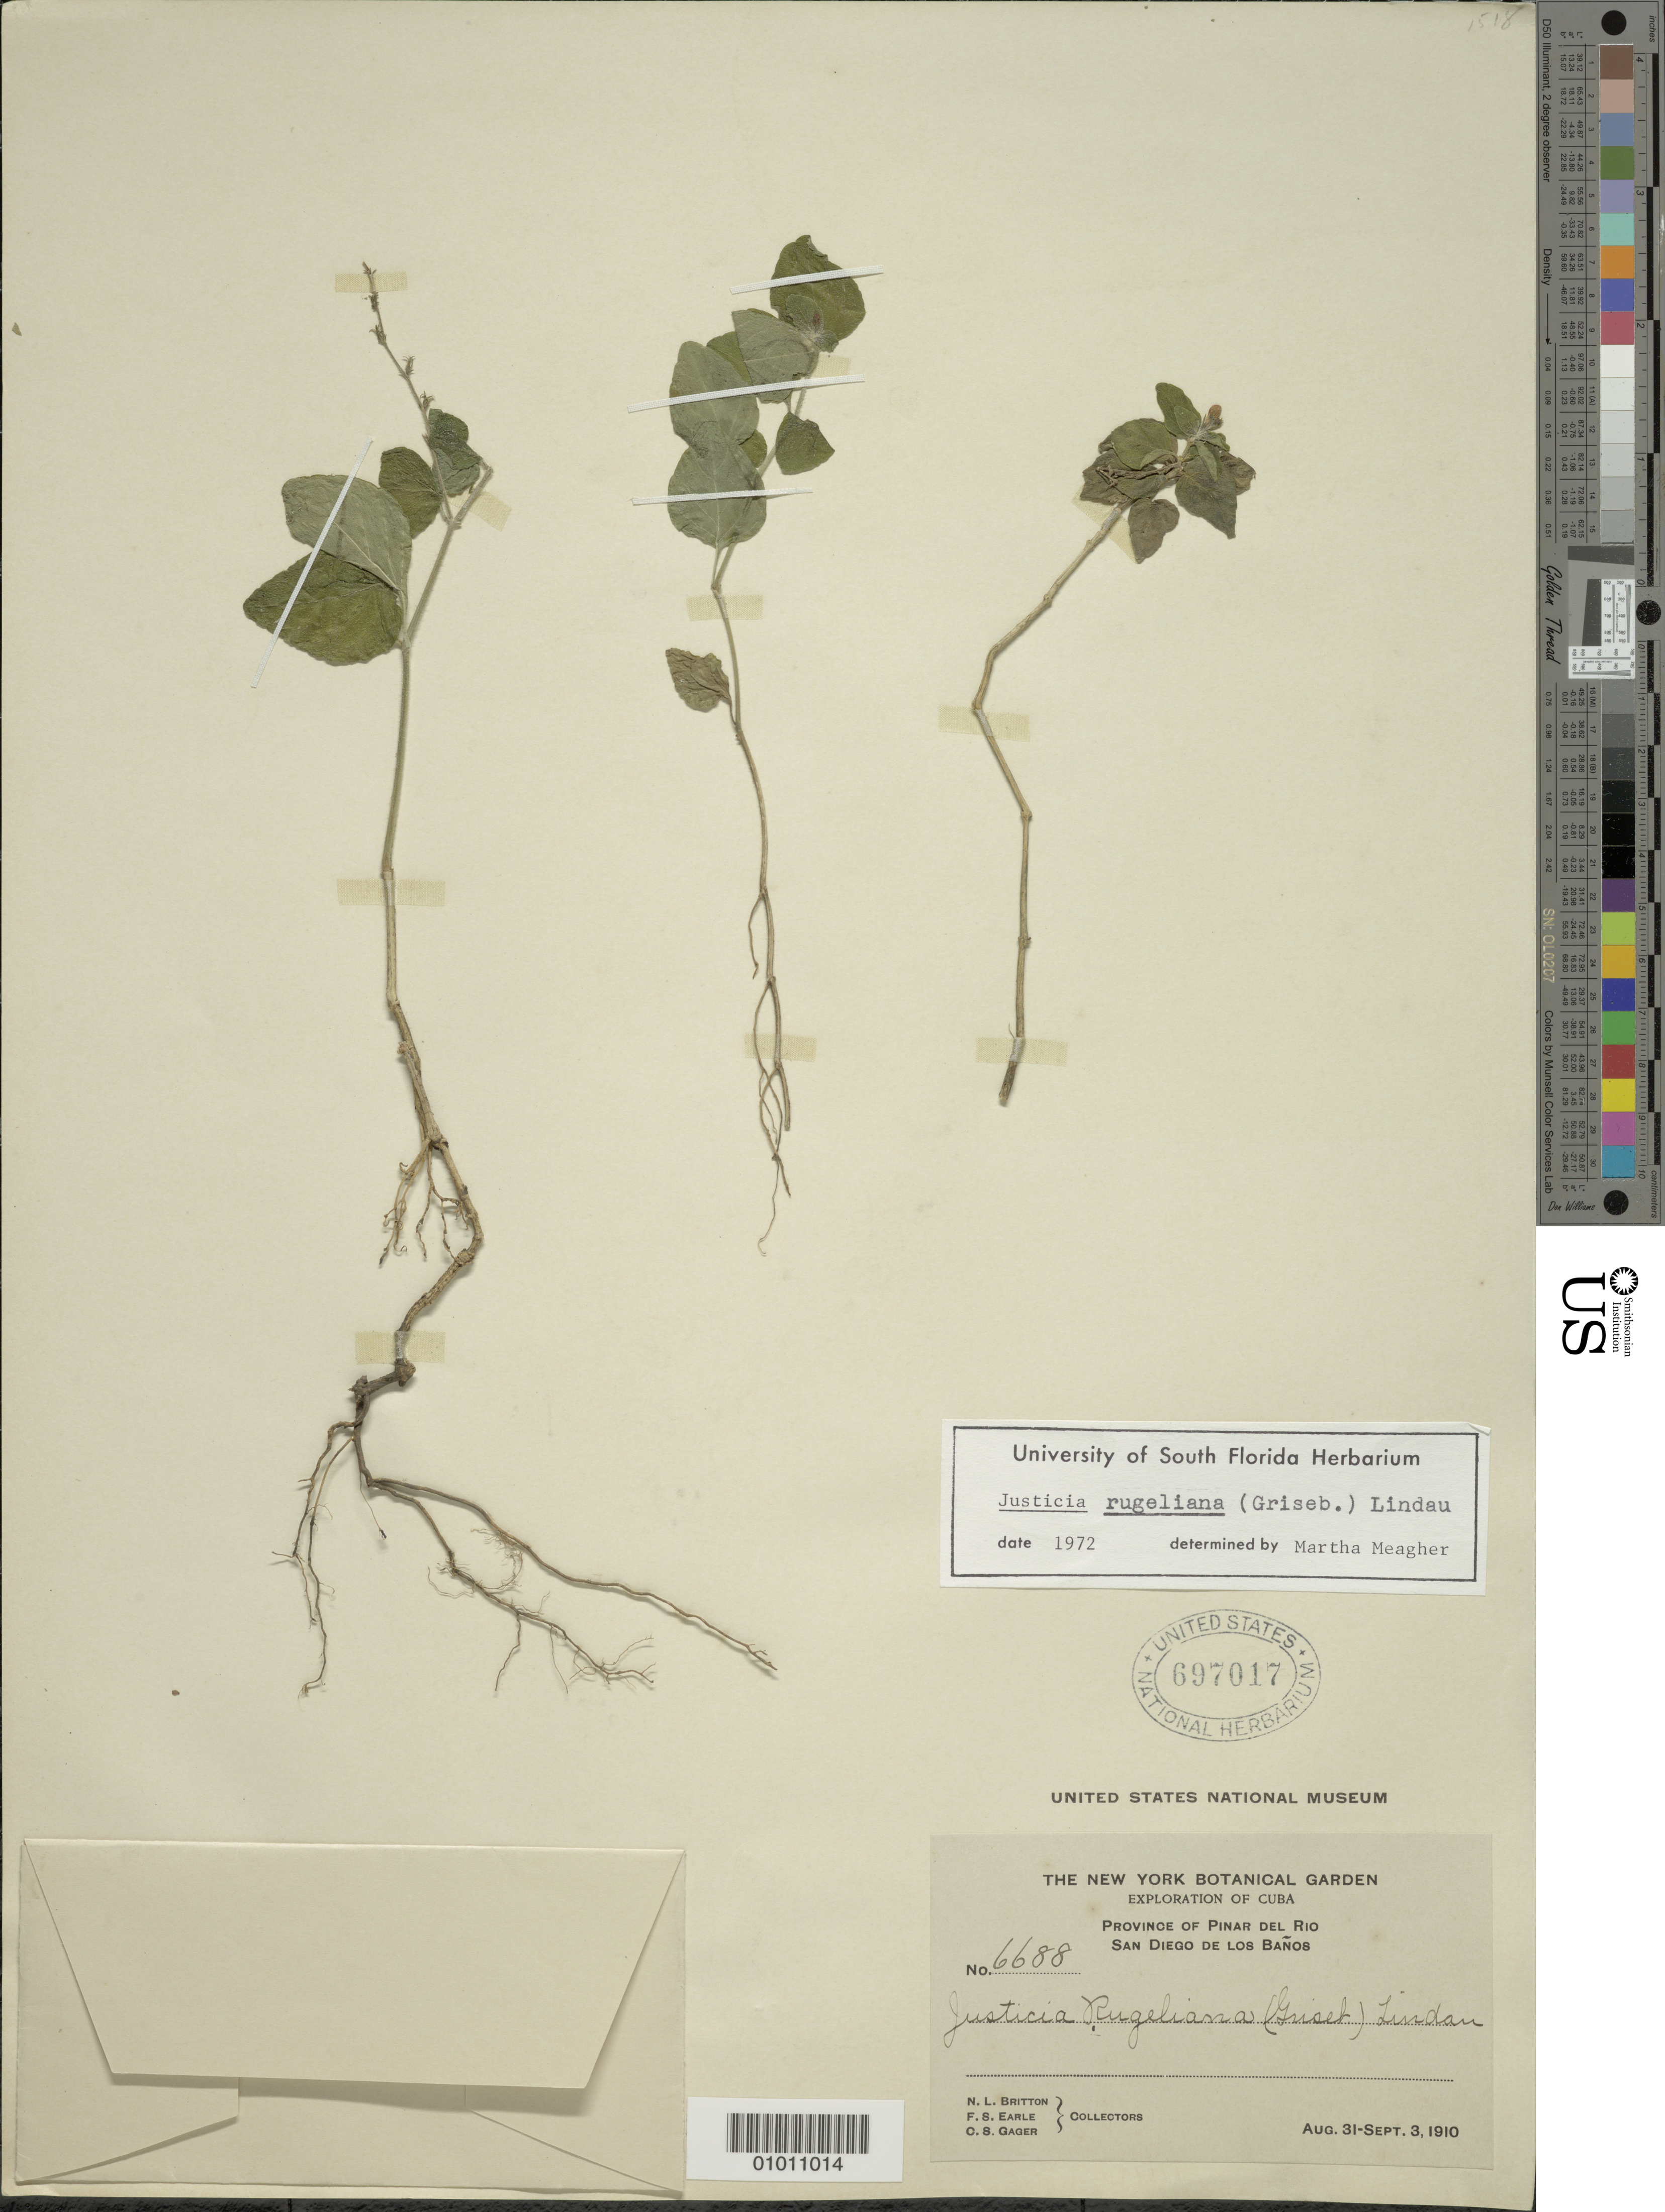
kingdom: Plantae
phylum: Tracheophyta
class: Magnoliopsida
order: Lamiales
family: Acanthaceae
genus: Justicia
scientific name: Justicia rugeliana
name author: (Griseb.) Lindau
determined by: Meagher, M.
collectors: N. Britton, F. S. Earle & O. Gager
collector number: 6688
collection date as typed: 31 Aug 1910 to 03 Sep 1910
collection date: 1910-08-31/1910-09-03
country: Cuba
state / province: Pinar del Rio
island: Cuba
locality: San Diego de los Baños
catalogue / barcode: US 697017